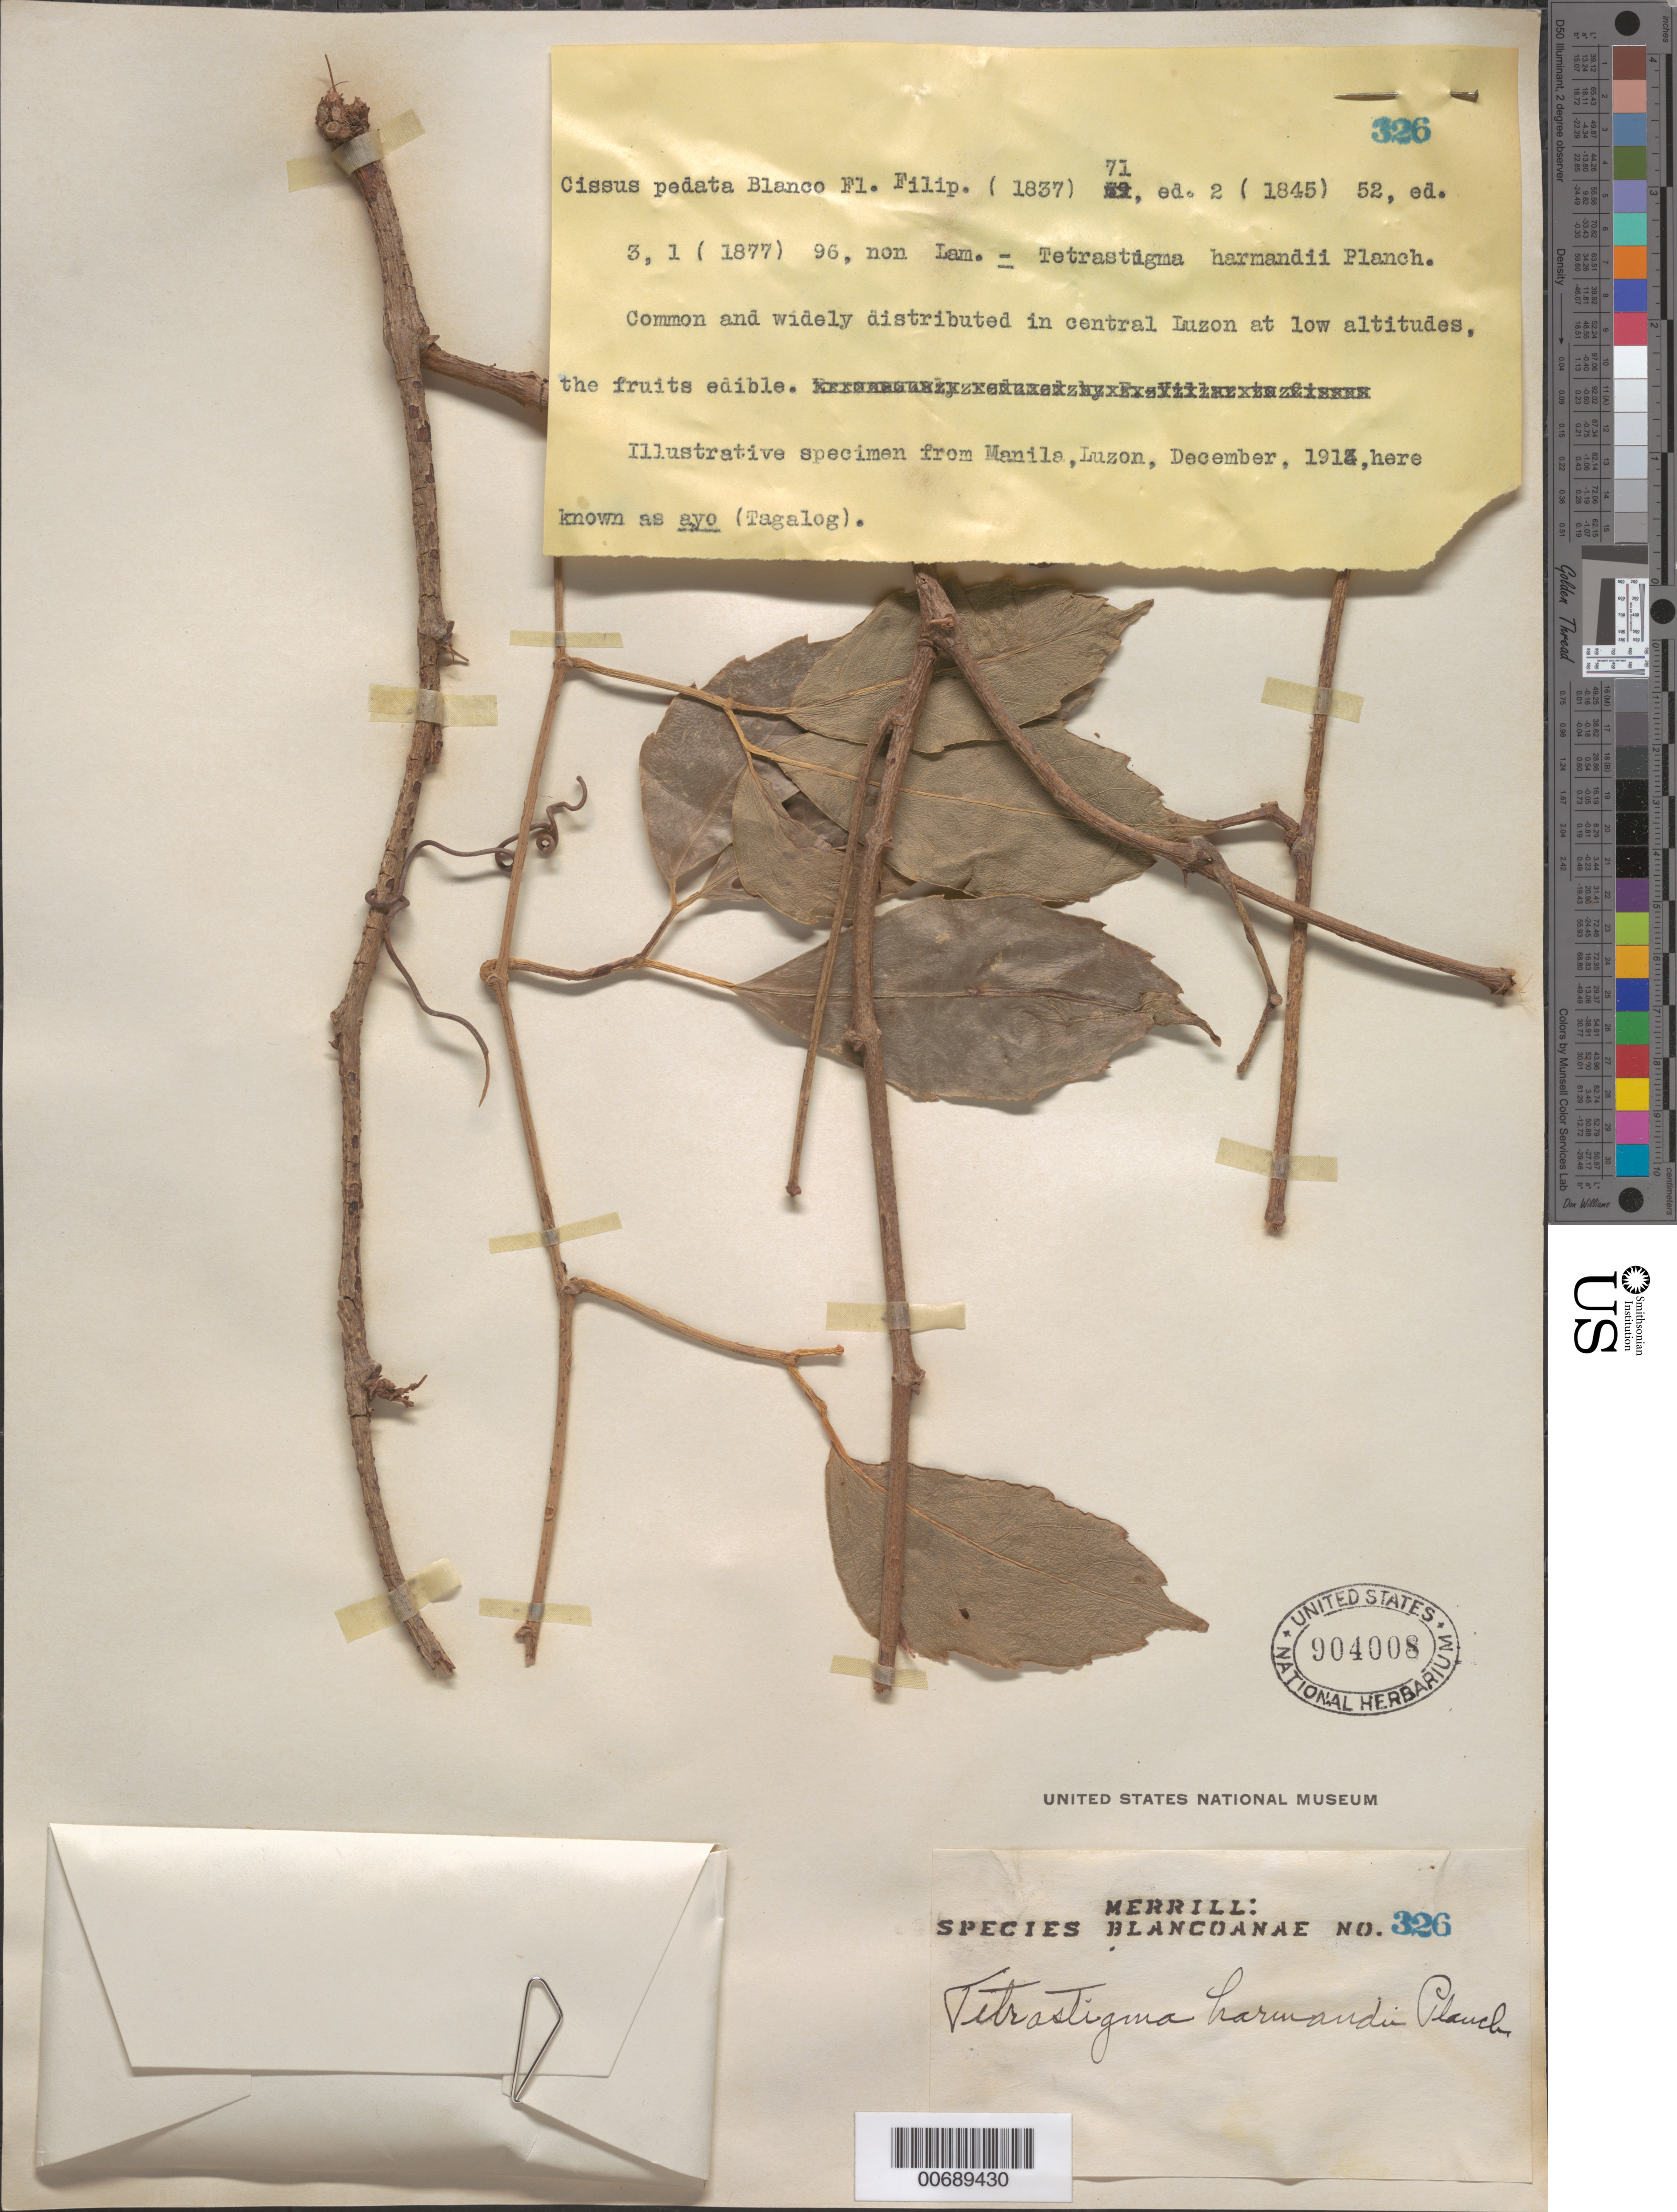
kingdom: Plantae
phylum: Tracheophyta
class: Magnoliopsida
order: Vitales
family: Vitaceae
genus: Tetrastigma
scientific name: Tetrastigma harmandii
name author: Planch.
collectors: E. D. Merrill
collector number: Sp. Blancoan. 0326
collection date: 1913-12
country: Philippines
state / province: Calabarzon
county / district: Rizal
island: Luzon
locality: Antipolo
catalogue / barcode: US 904008